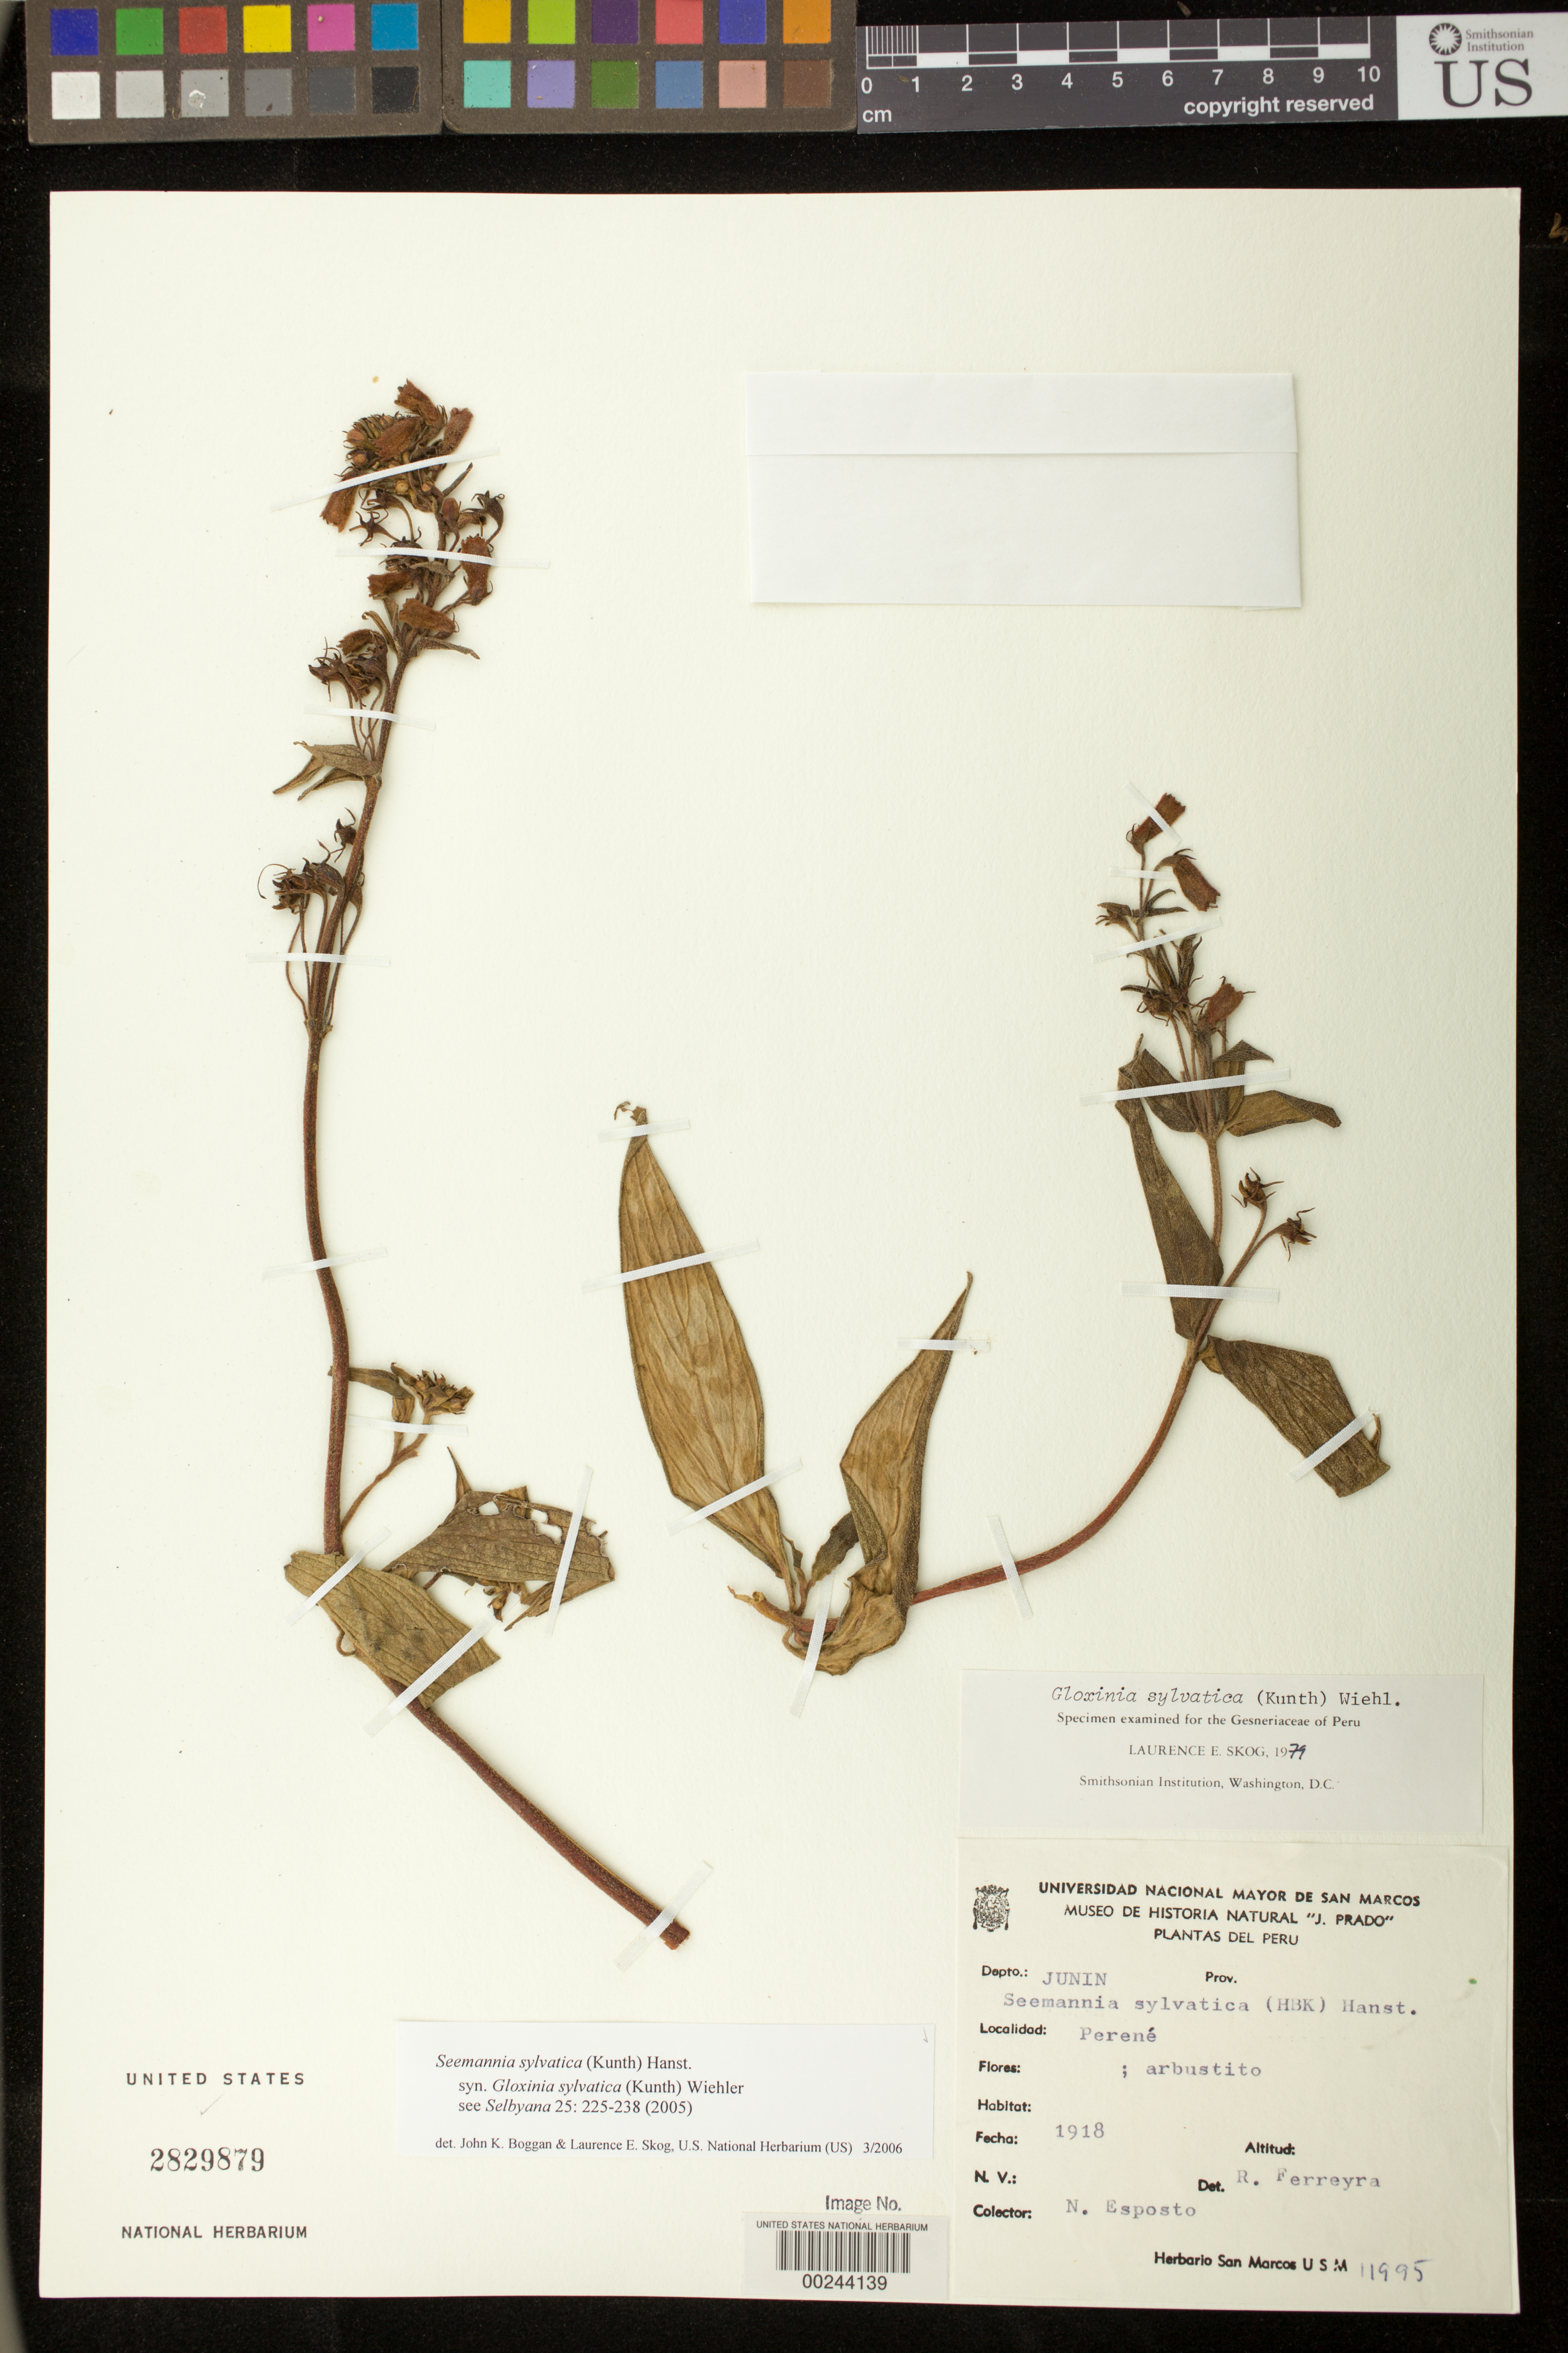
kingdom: Plantae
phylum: Tracheophyta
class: Magnoliopsida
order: Lamiales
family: Gesneriaceae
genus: Seemannia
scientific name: Seemannia sylvatica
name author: (Kunth) Hanst.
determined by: Boggan, J. K.; Skog, L. E.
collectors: N. Esposto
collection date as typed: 1918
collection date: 1918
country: Peru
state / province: Junín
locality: Perene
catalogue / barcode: US 2829879